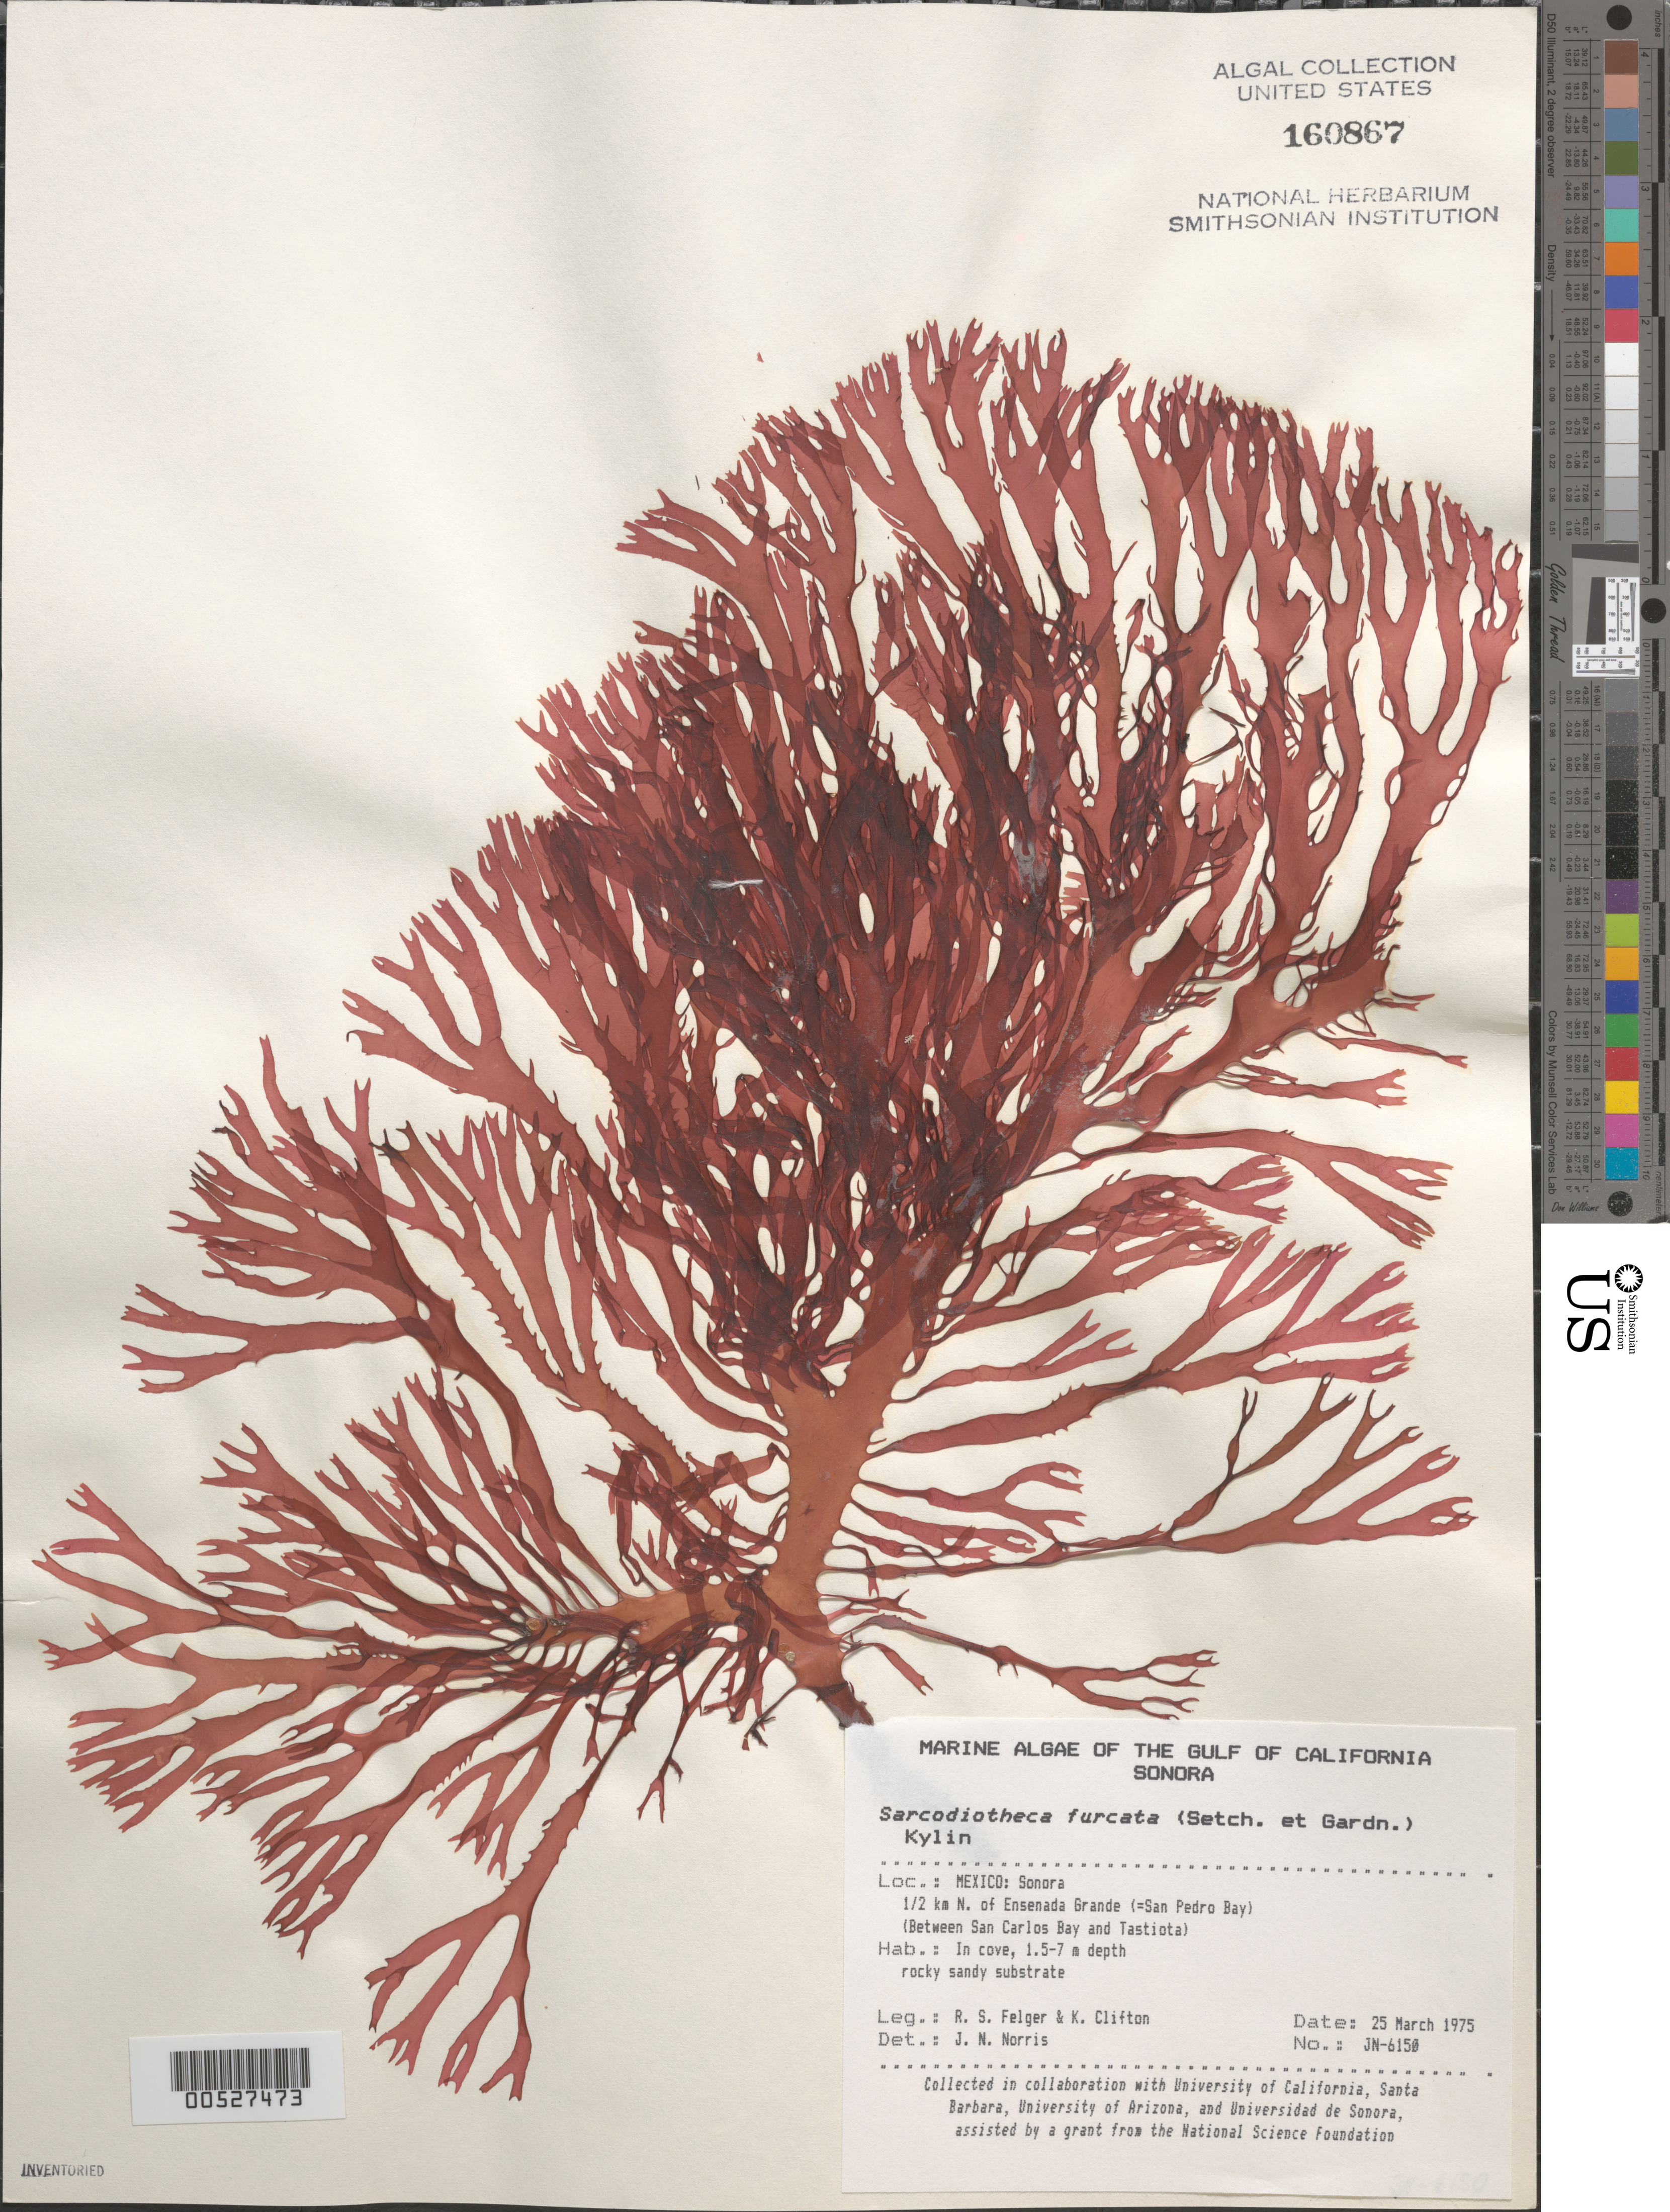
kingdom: Plantae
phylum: Rhodophyta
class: Florideophyceae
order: Gigartinales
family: Solieriaceae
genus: Sarcodiotheca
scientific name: Sarcodiotheca furcata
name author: (Setch. & N.L. Gardner) Kylin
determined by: Norris, James N.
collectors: R. S. Felger & K. Cliffton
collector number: Jn-6150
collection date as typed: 25 Mar 1975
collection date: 1975-03-25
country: Mexico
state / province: Sonora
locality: Cove 0.5 km north of Ensenada Grande (San Pedro Bay), between Bahia San Carlos and Tastiota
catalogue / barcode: US 160867